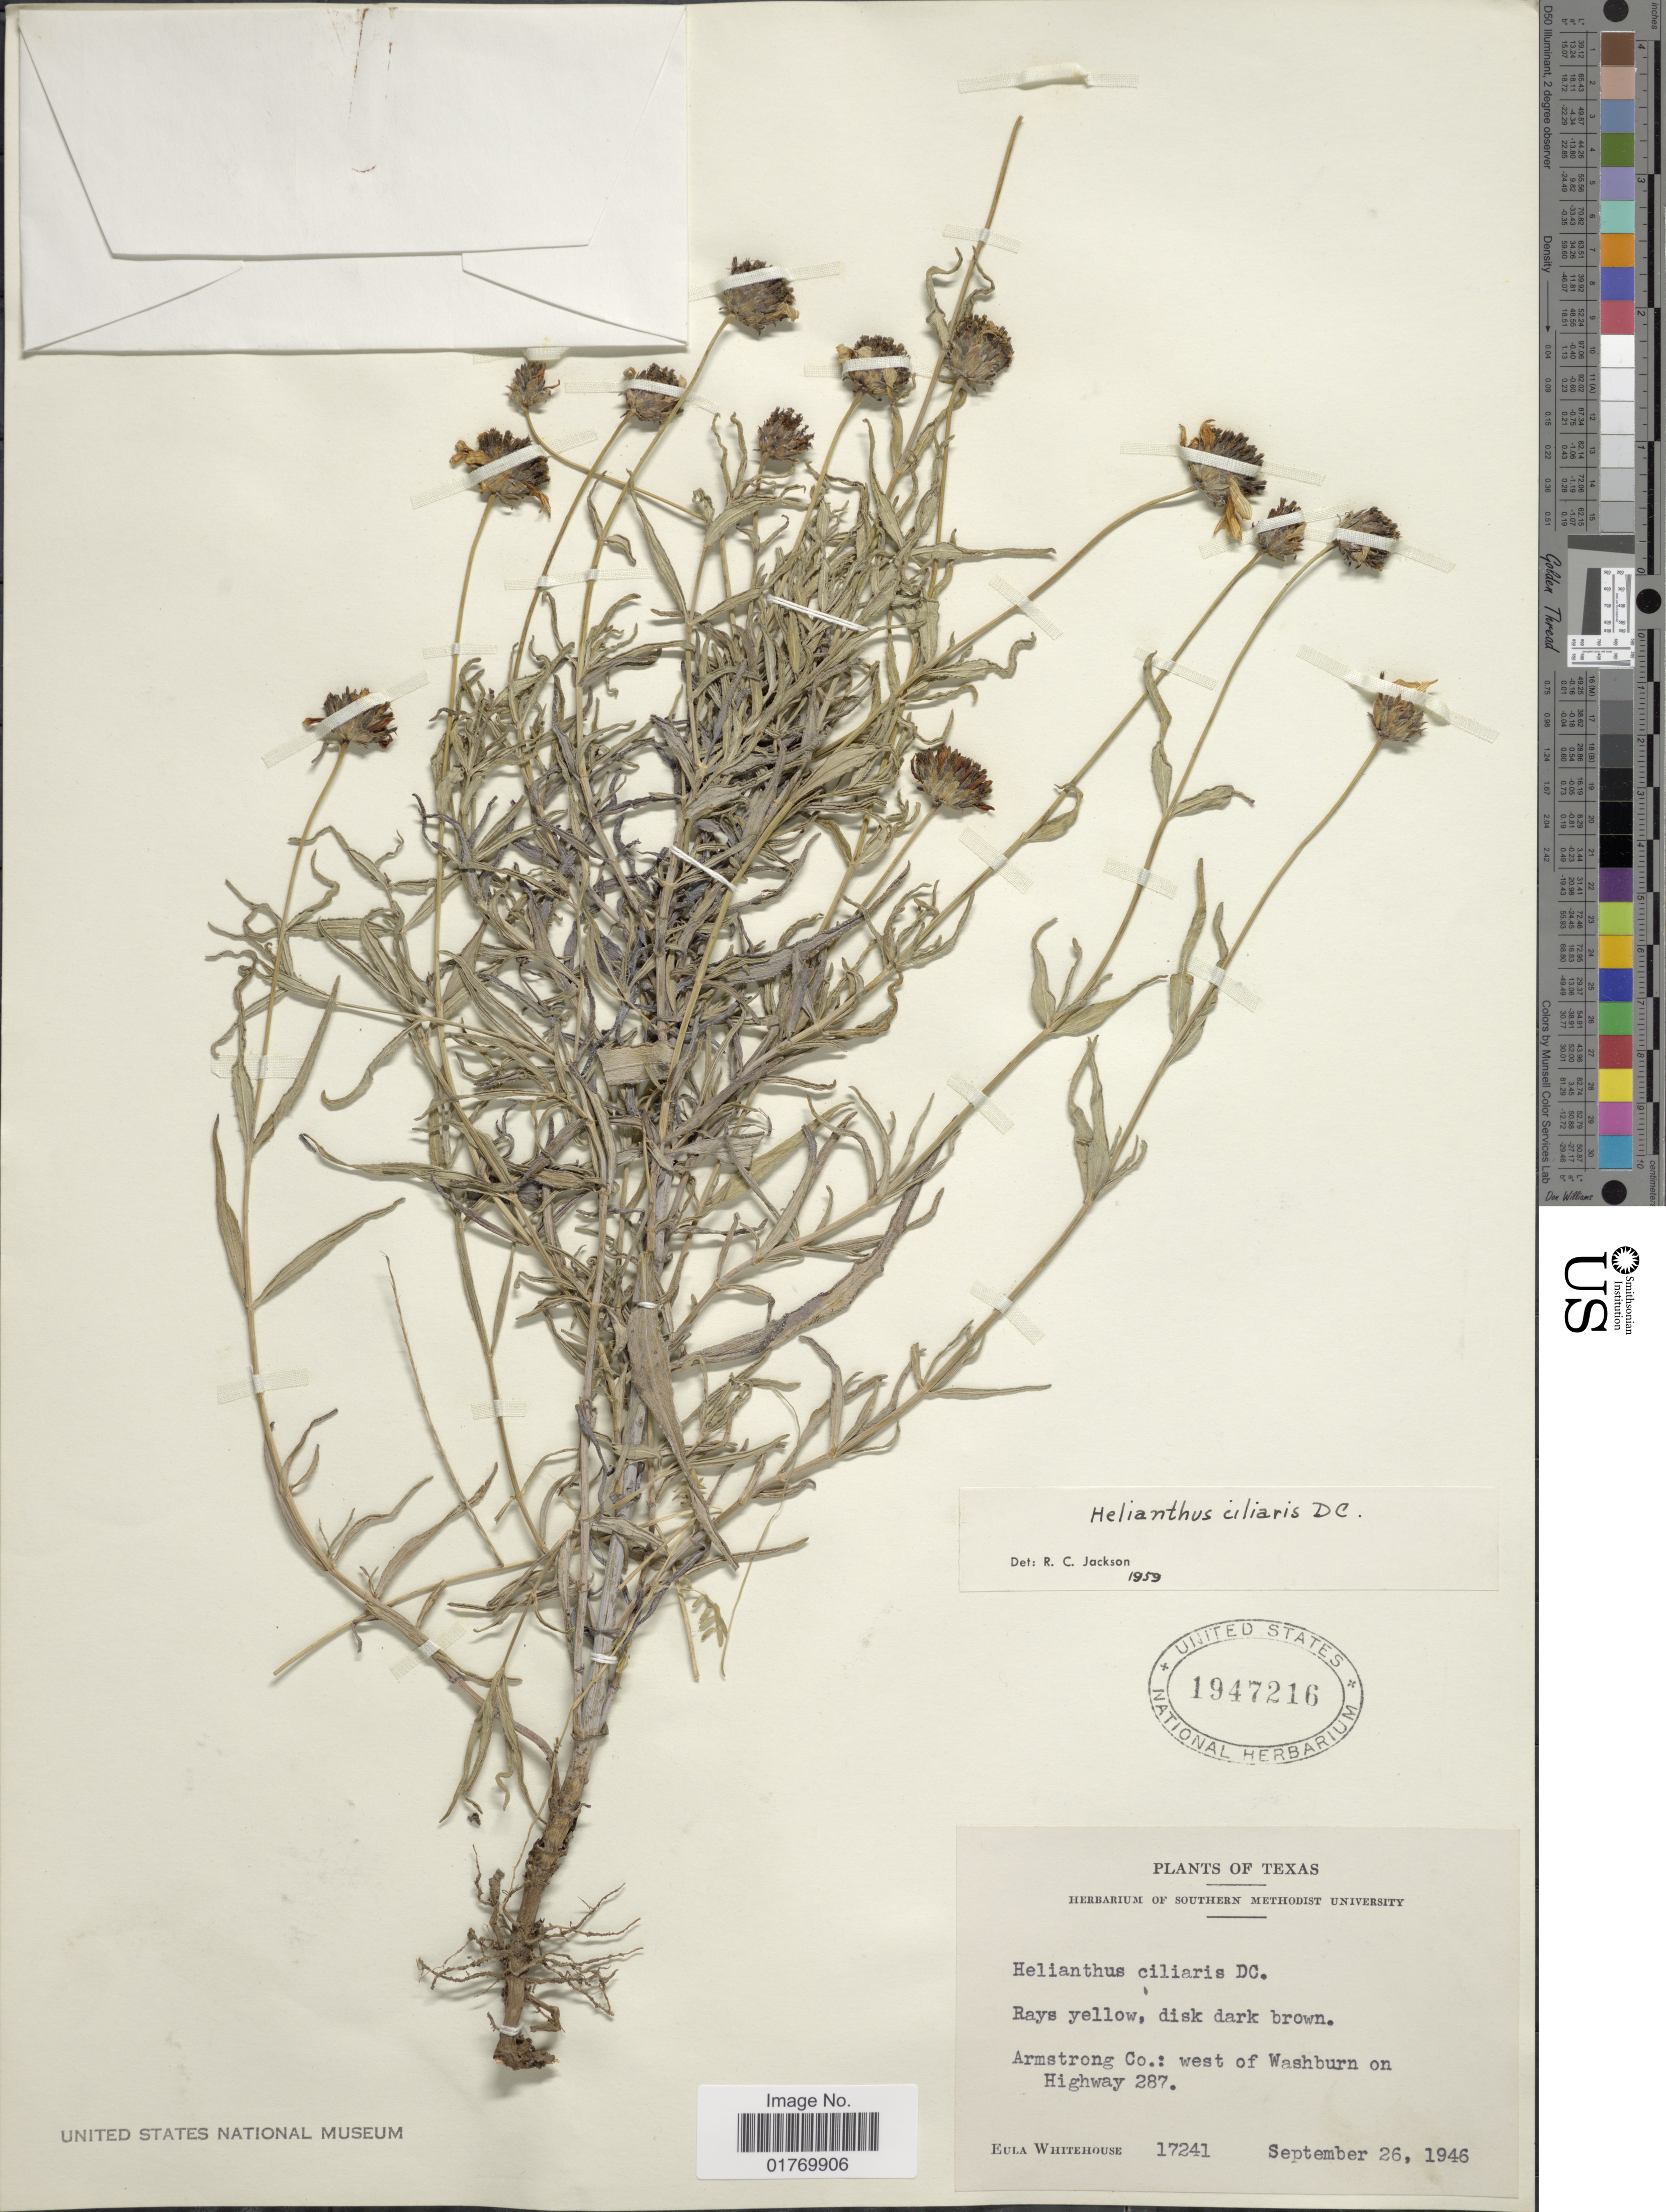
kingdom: Plantae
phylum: Tracheophyta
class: Magnoliopsida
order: Asterales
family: Asteraceae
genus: Helianthus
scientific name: Helianthus ciliaris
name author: DC.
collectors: E. Whitehouse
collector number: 17241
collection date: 1946-09-26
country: United States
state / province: Texas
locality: Armstrong CO.: west of Washburn on Highway 287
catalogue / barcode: US 1947216